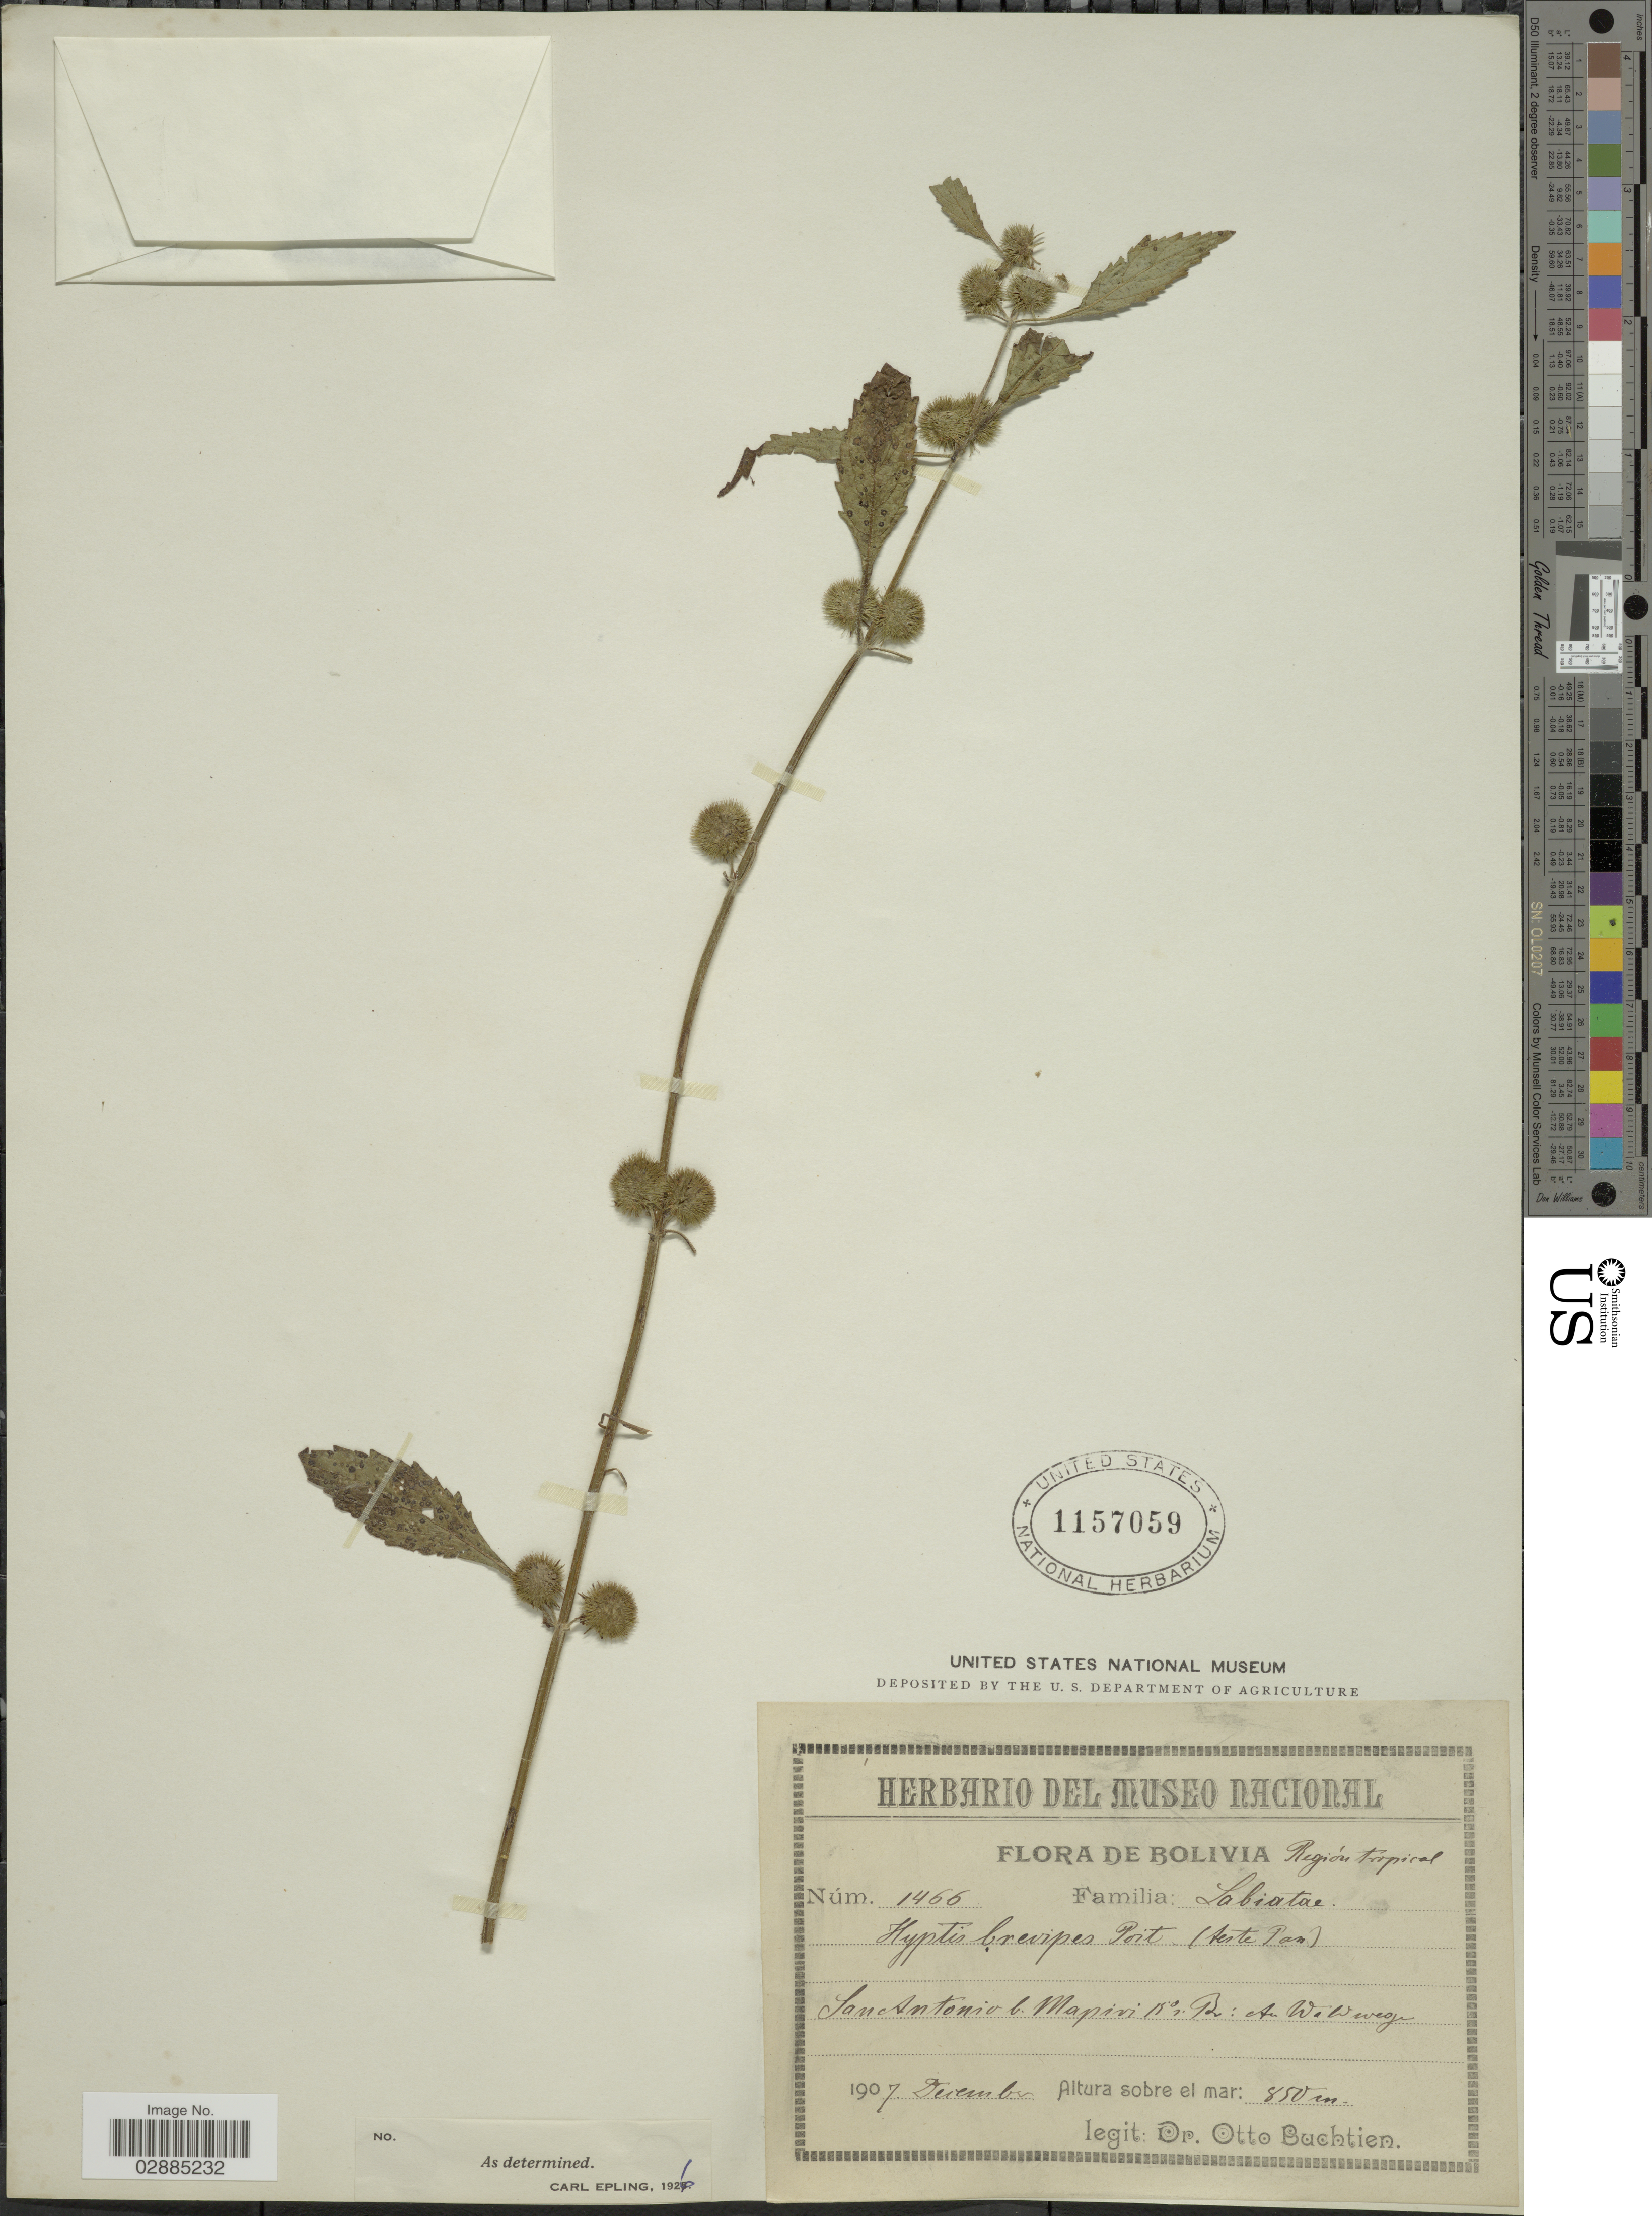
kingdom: Plantae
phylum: Tracheophyta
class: Magnoliopsida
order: Lamiales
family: Lamiaceae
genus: Hyptis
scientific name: Hyptis brevipes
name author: Poit.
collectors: O. Buchtien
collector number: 1466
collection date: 1907-12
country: Bolivia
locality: San Antonio c. Mapiri 15° s. R: et Waldweg.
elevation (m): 550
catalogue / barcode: US 1157059